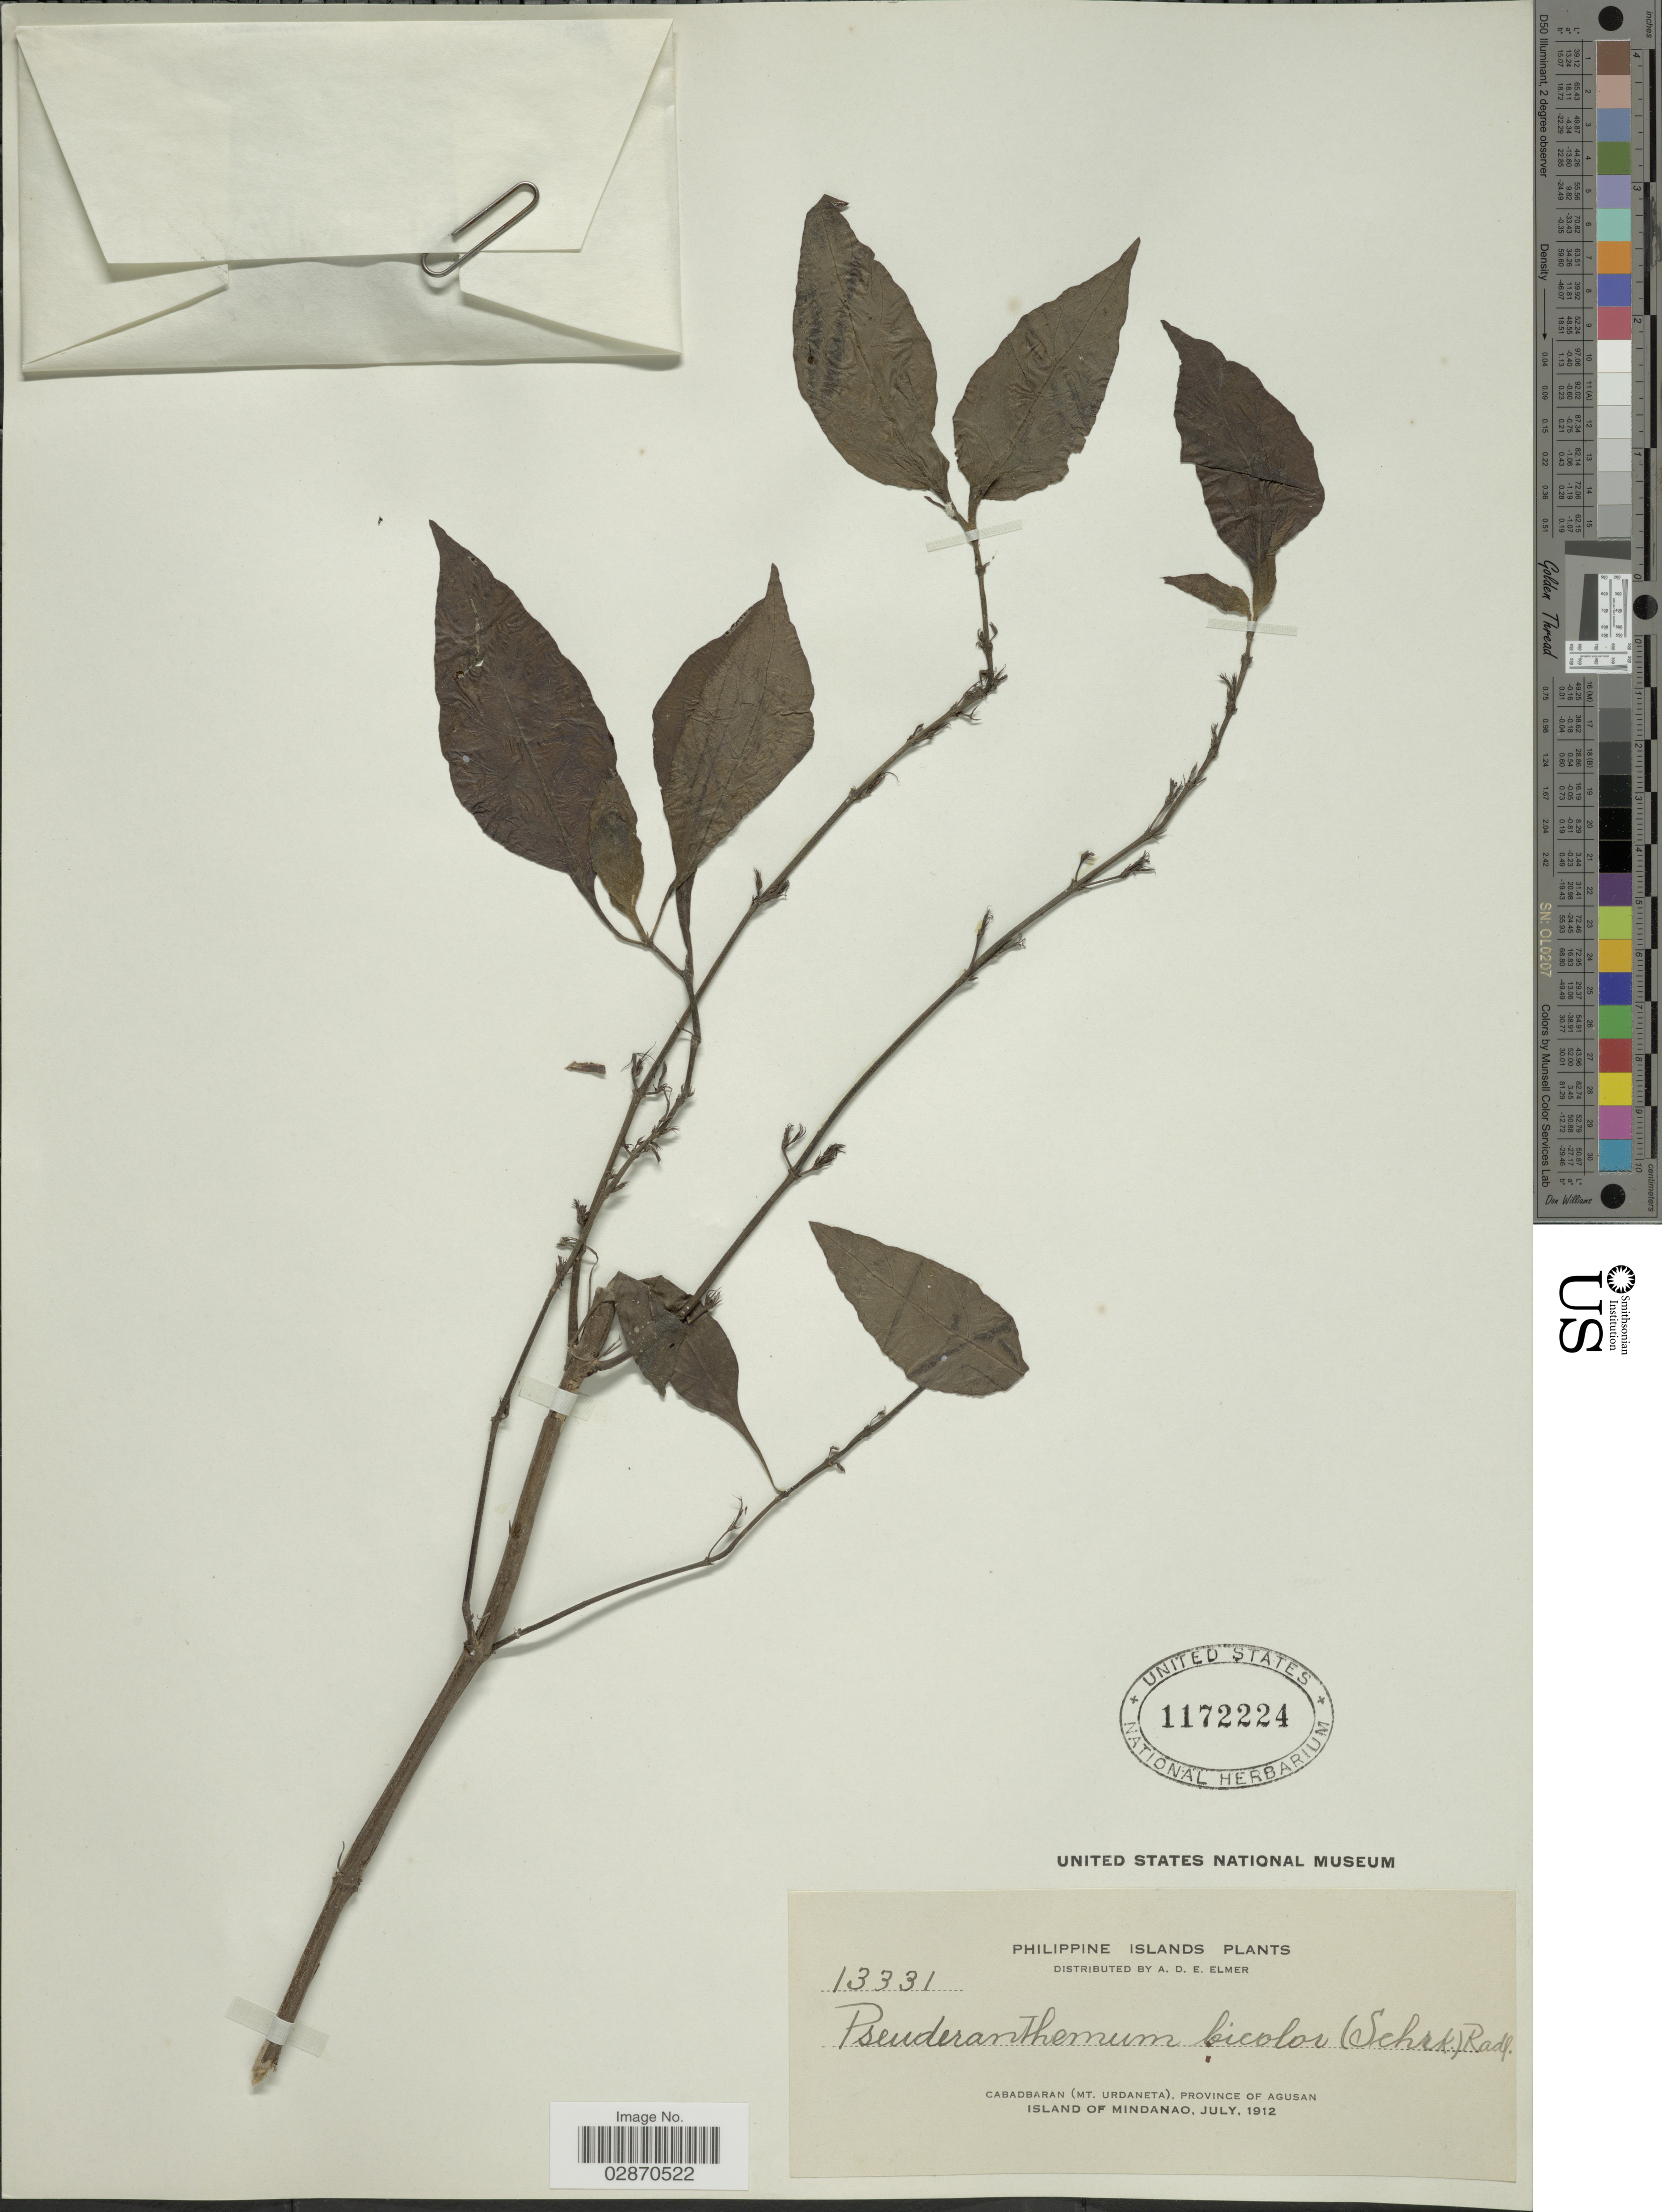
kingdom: Plantae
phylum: Tracheophyta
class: Magnoliopsida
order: Lamiales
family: Acanthaceae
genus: Pseuderanthemum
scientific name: Pseuderanthemum pulchellum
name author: (Andrews) Merr.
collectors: A. D. E. Elmer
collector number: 13331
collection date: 1912-07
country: Philippines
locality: Cabadbaran (Mt. Urdaneta), Province of Agusan. Island of Mindanao.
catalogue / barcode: US 1172224